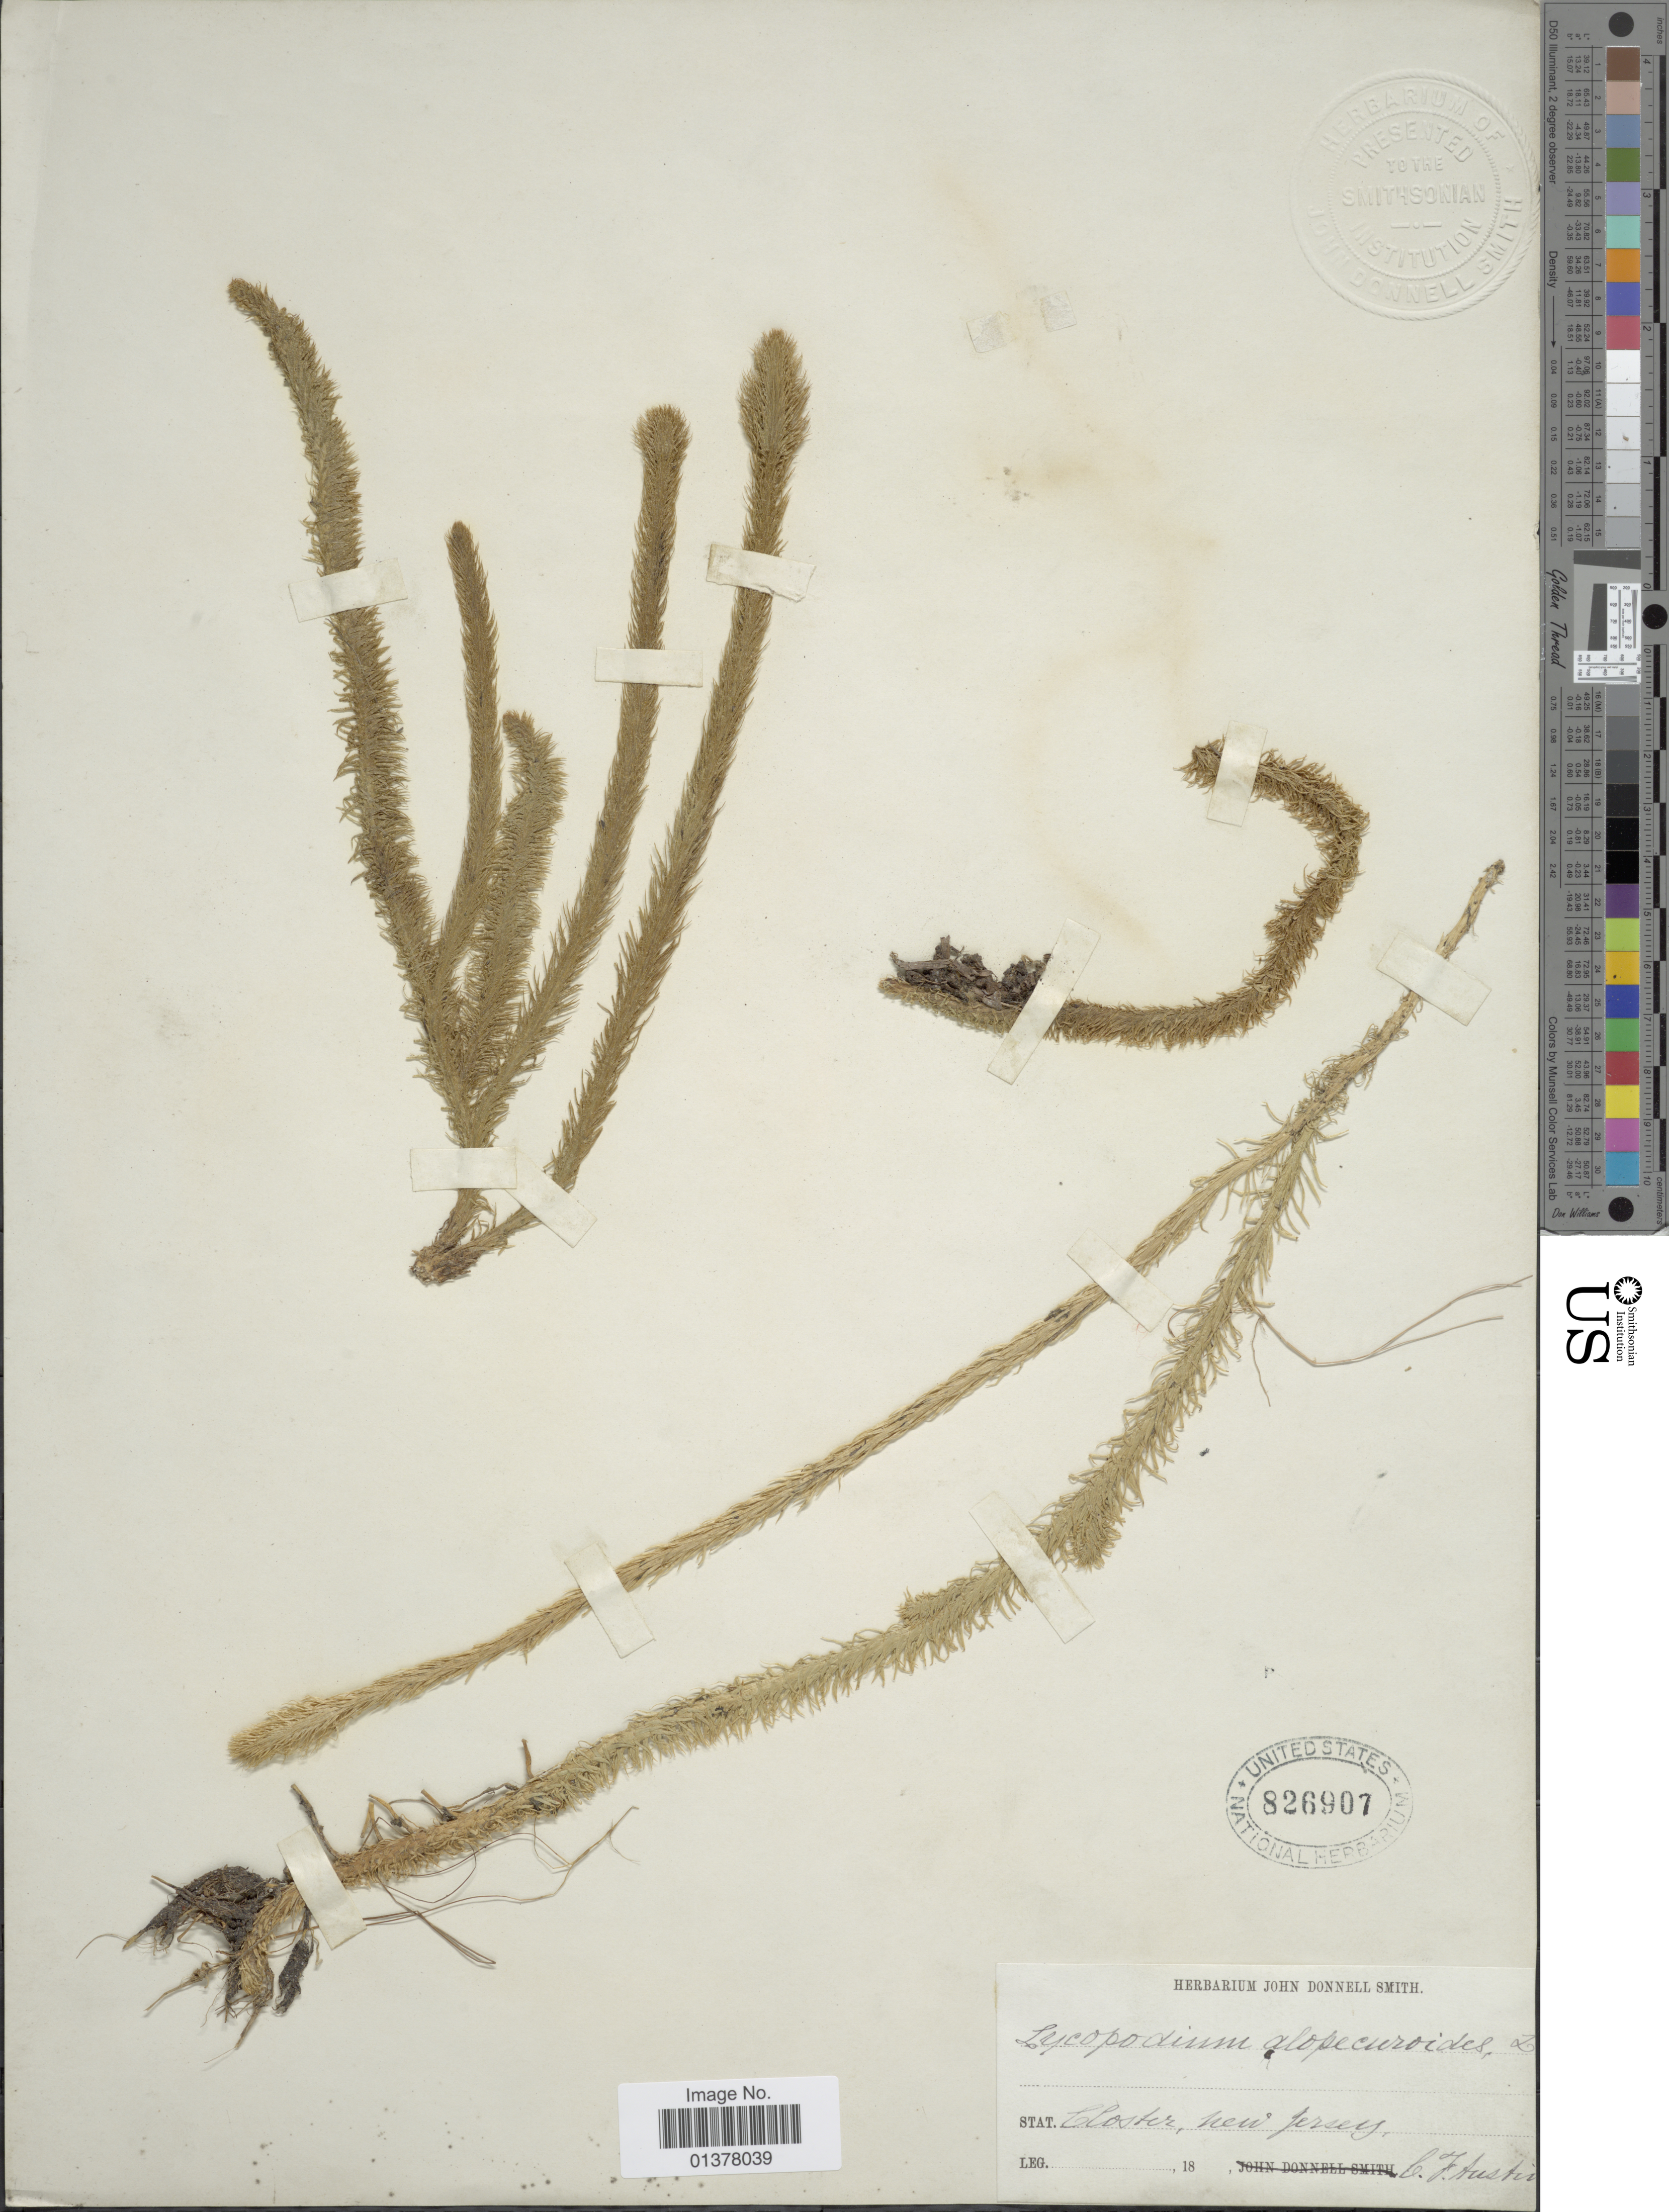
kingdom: Plantae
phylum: Tracheophyta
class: Lycopodiopsida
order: Lycopodiales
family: Lycopodiaceae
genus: Lycopodiella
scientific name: Lycopodiella alopecuroides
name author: (L.) Cranfill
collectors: C. F. Austin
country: United States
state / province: New Jersey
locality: Closter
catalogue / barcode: US 826907